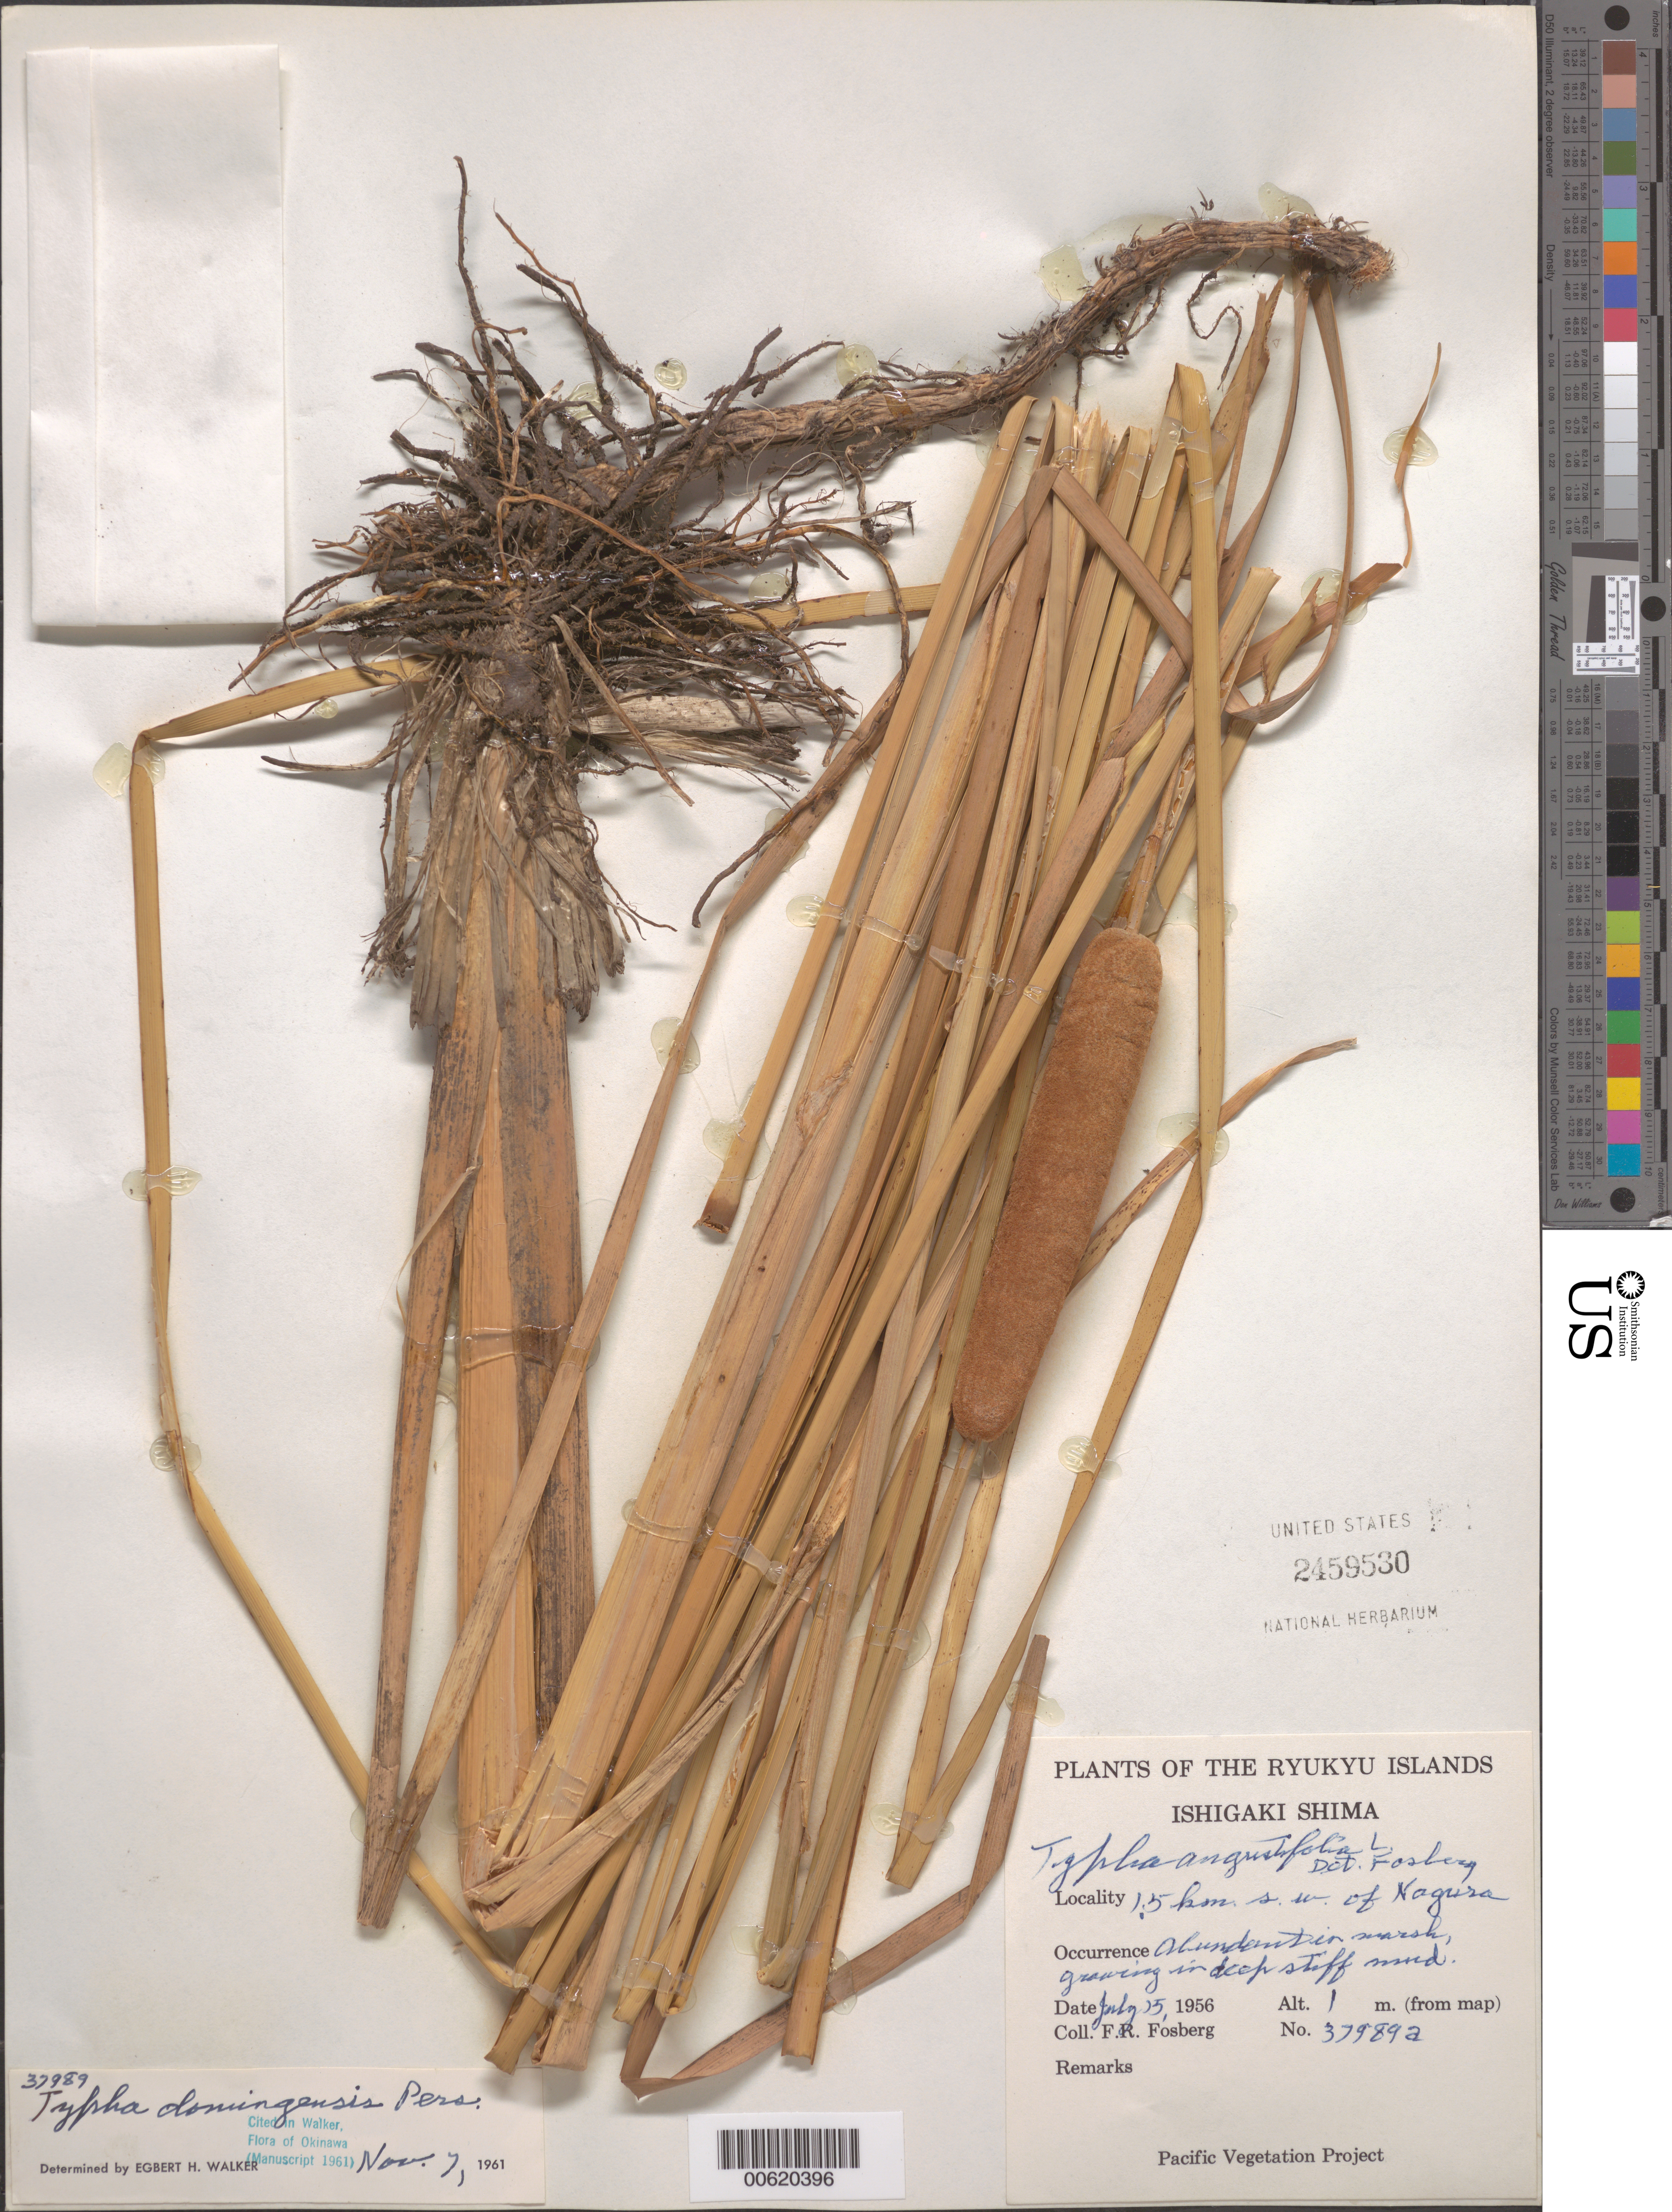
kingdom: Plantae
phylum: Tracheophyta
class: Liliopsida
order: Poales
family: Typhaceae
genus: Typha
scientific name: Typha domingensis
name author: Pers.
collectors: F. R. Fosberg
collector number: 37989a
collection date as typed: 15 Jul 1956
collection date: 1956-07-15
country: Japan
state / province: Okinawa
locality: Ishigaki Shima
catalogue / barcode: US 2459530